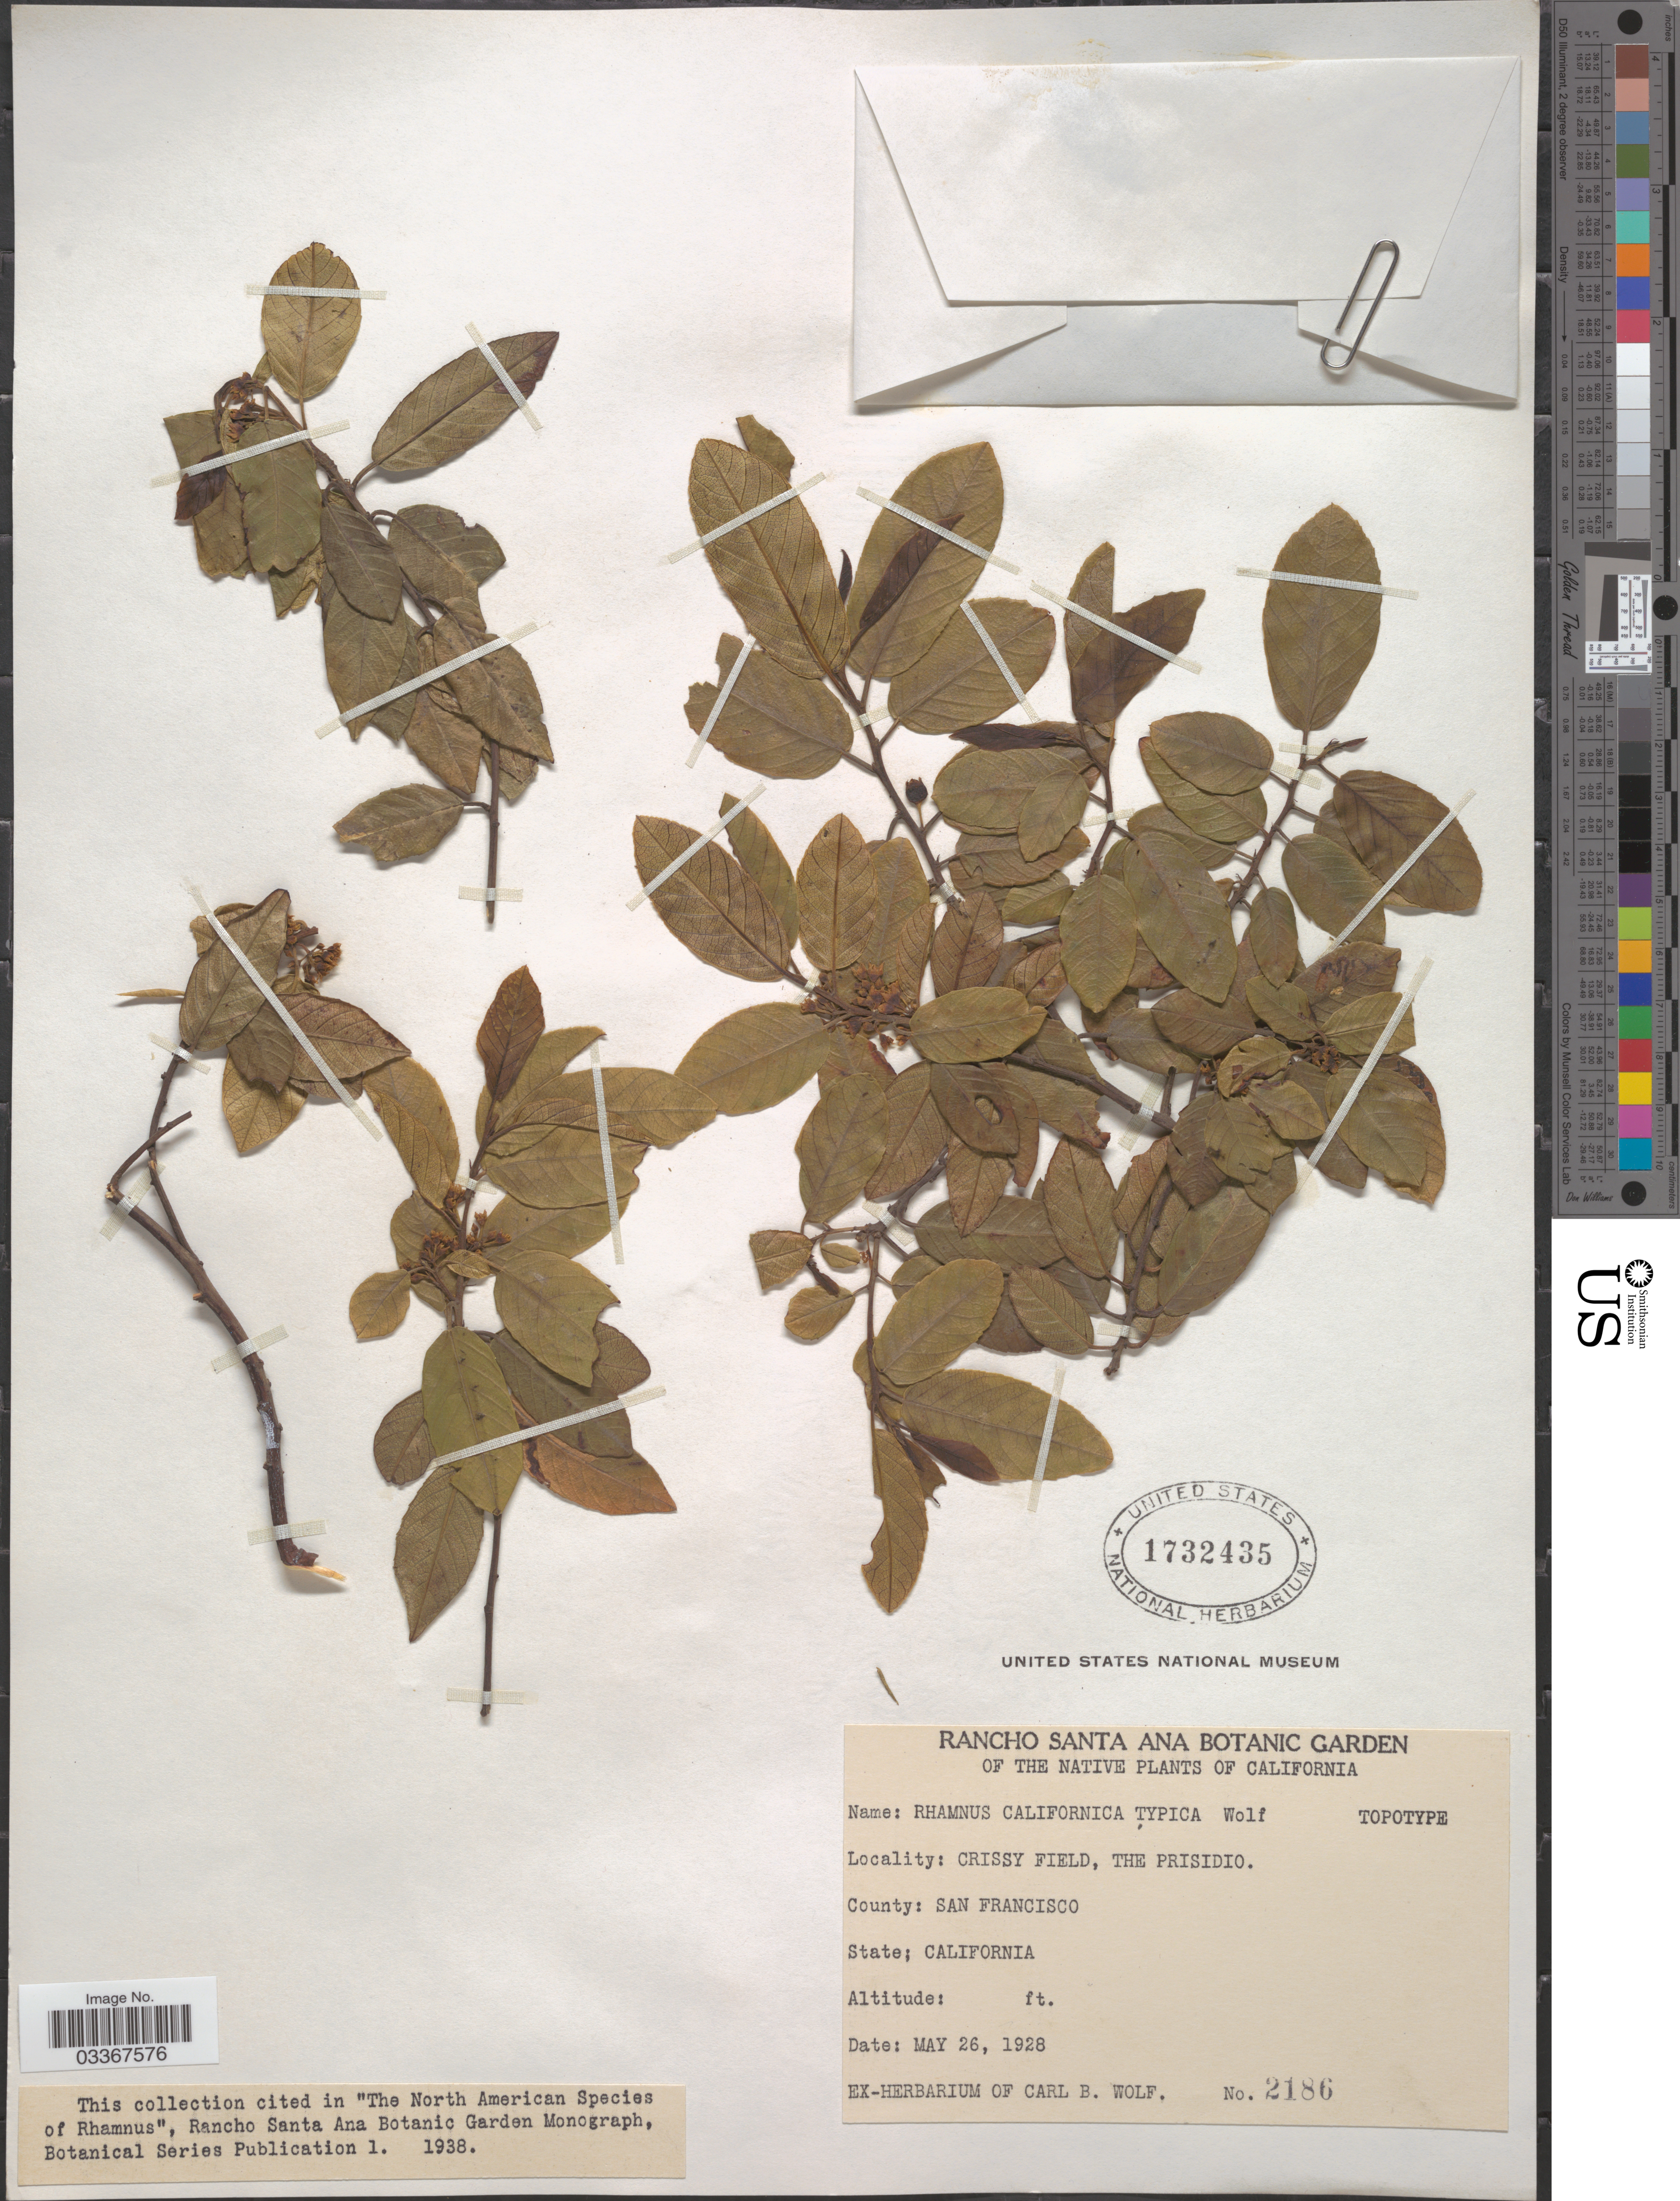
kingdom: Plantae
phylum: Tracheophyta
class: Magnoliopsida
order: Rosales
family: Rhamnaceae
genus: Frangula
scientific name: Frangula californica subsp. californica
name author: (Eschsch.) A. Gray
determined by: Strong, Mark T., (BOT), Smithsonian Institution - National Museum of Natural History (UNITED STATES)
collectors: ex herb. Carl B. Wolf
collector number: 2186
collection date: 1928-05-26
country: United States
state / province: California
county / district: San Francisco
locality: Crissy Field, The Prisidio, County: San Francisco.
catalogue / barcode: US 1732435